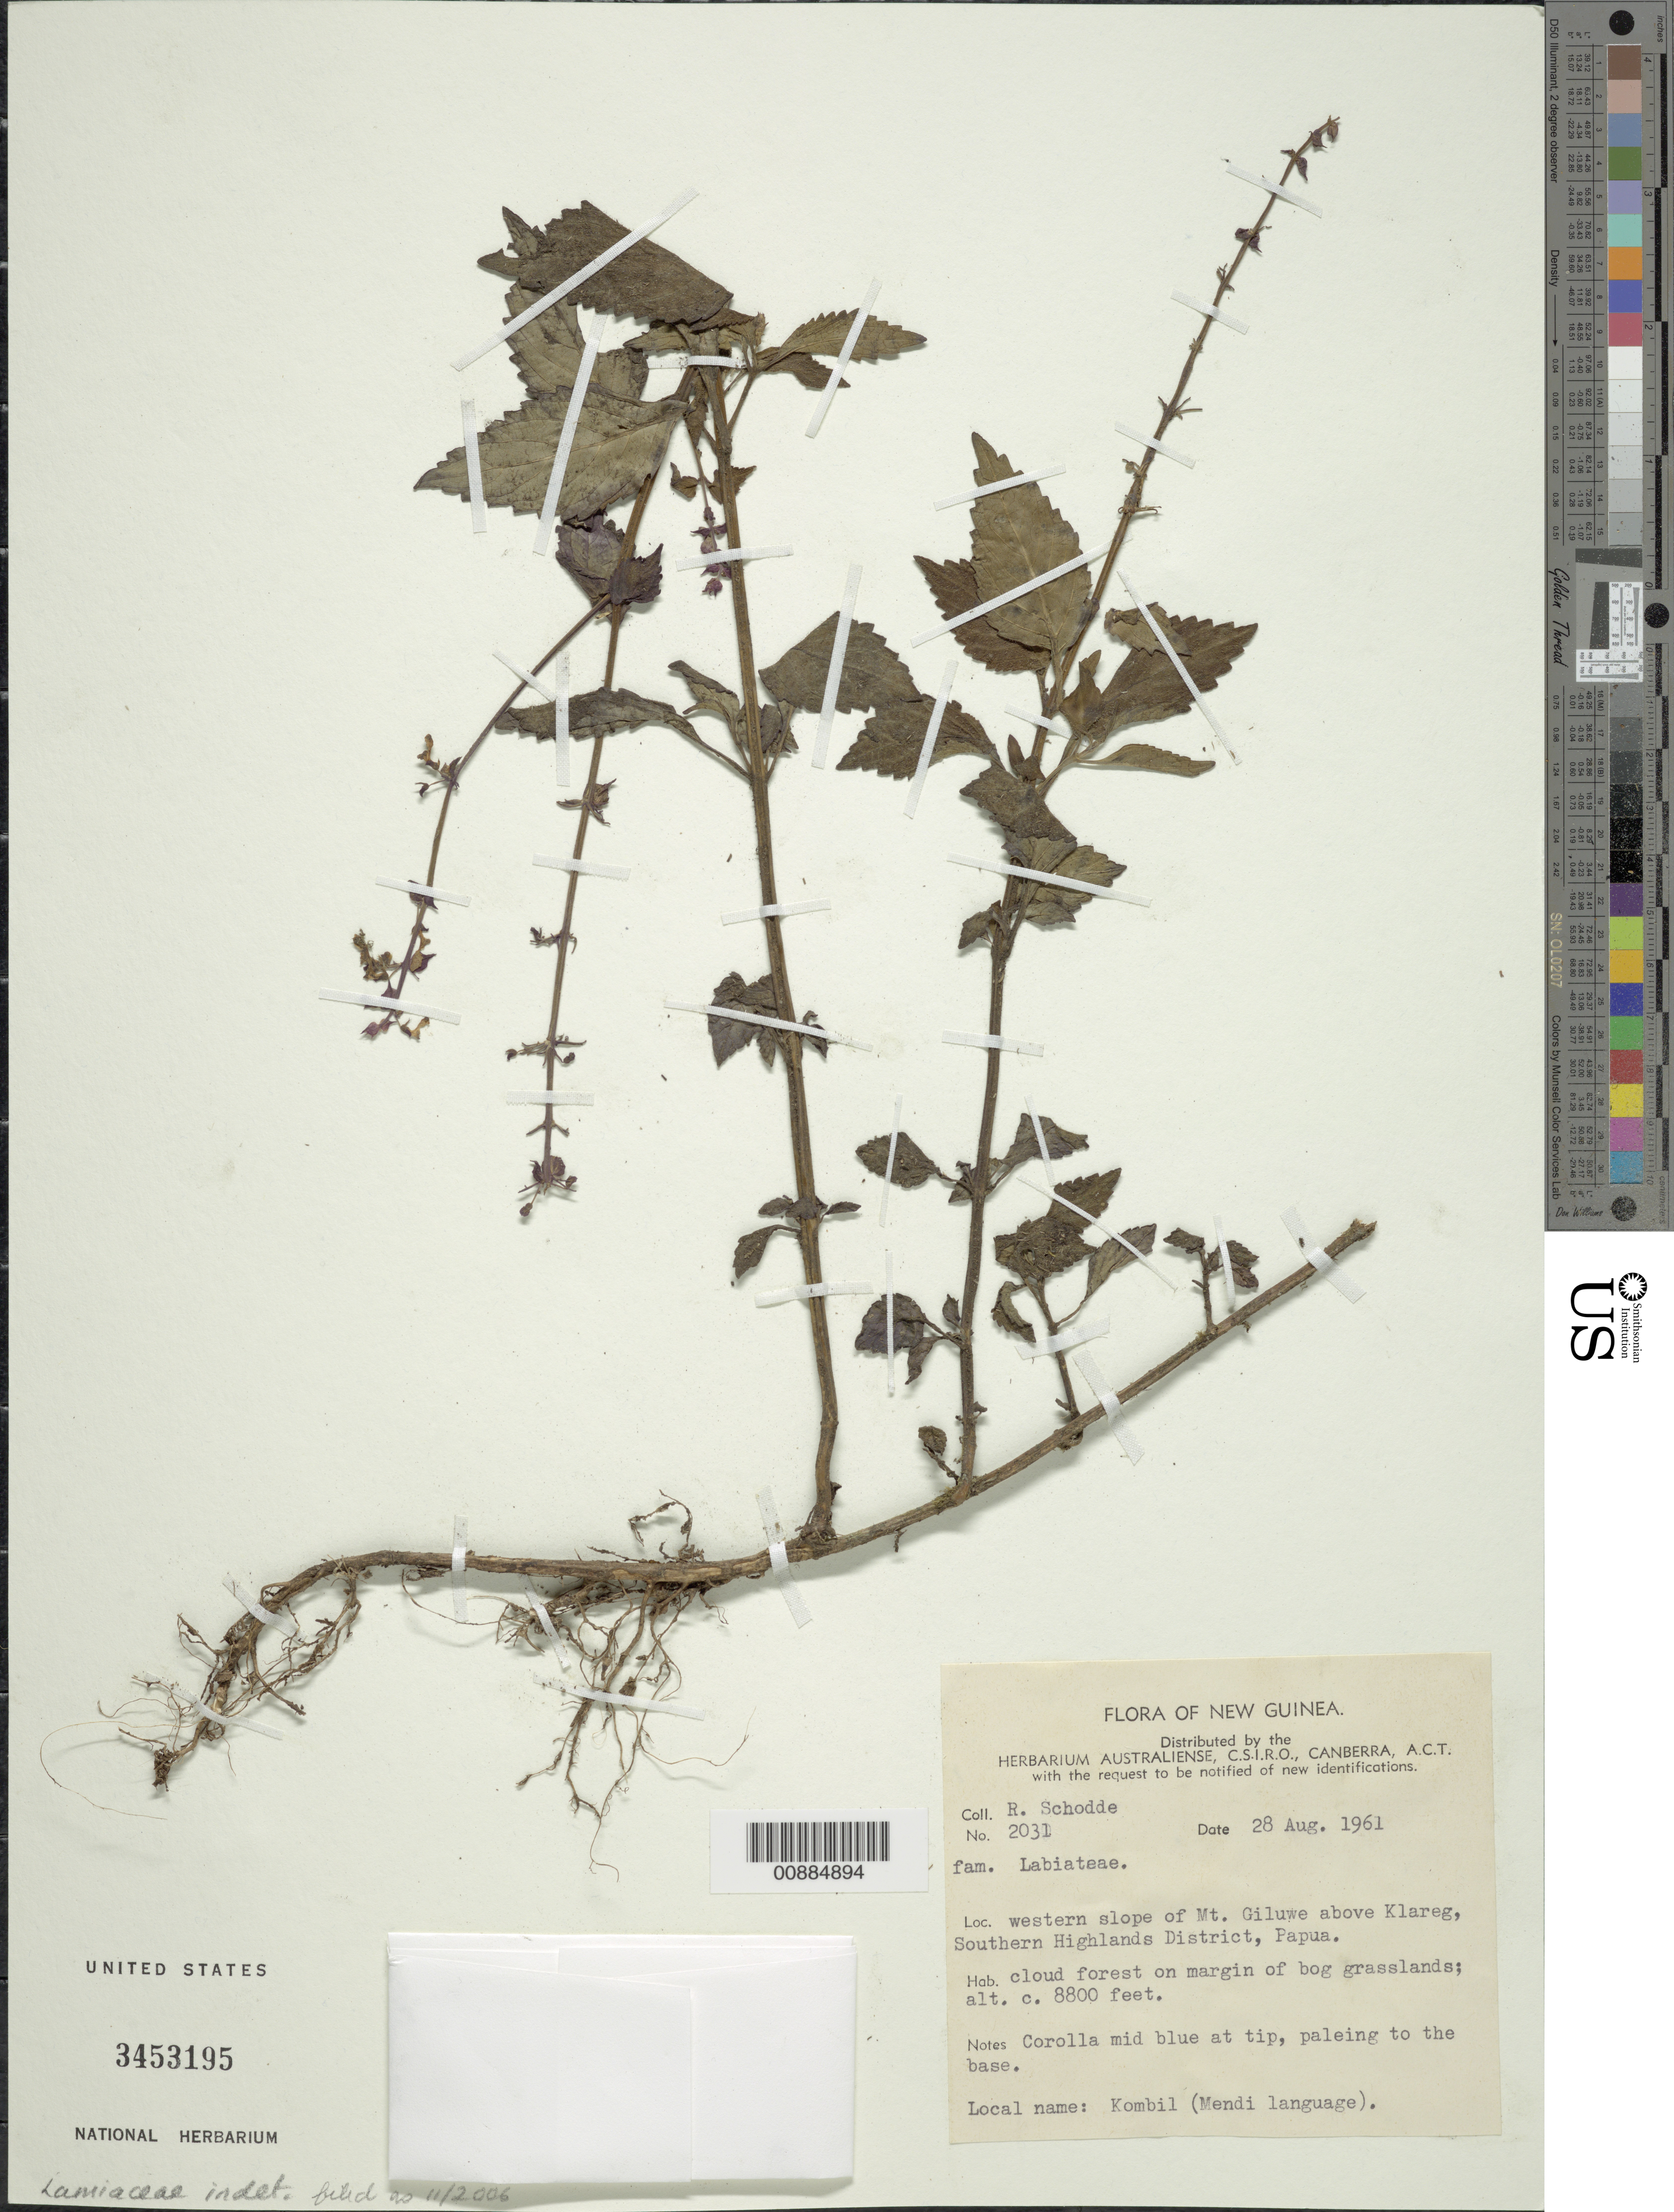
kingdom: Plantae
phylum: Tracheophyta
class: Magnoliopsida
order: Lamiales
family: Lamiaceae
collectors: R. Schodde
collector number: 2031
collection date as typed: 28 Aug 1961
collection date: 1961-08-28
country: Papua New Guinea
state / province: Southern Highlands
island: New Guinea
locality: Western slope of Mt. Giluwe, above Klareg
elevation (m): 2682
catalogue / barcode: US 3453195